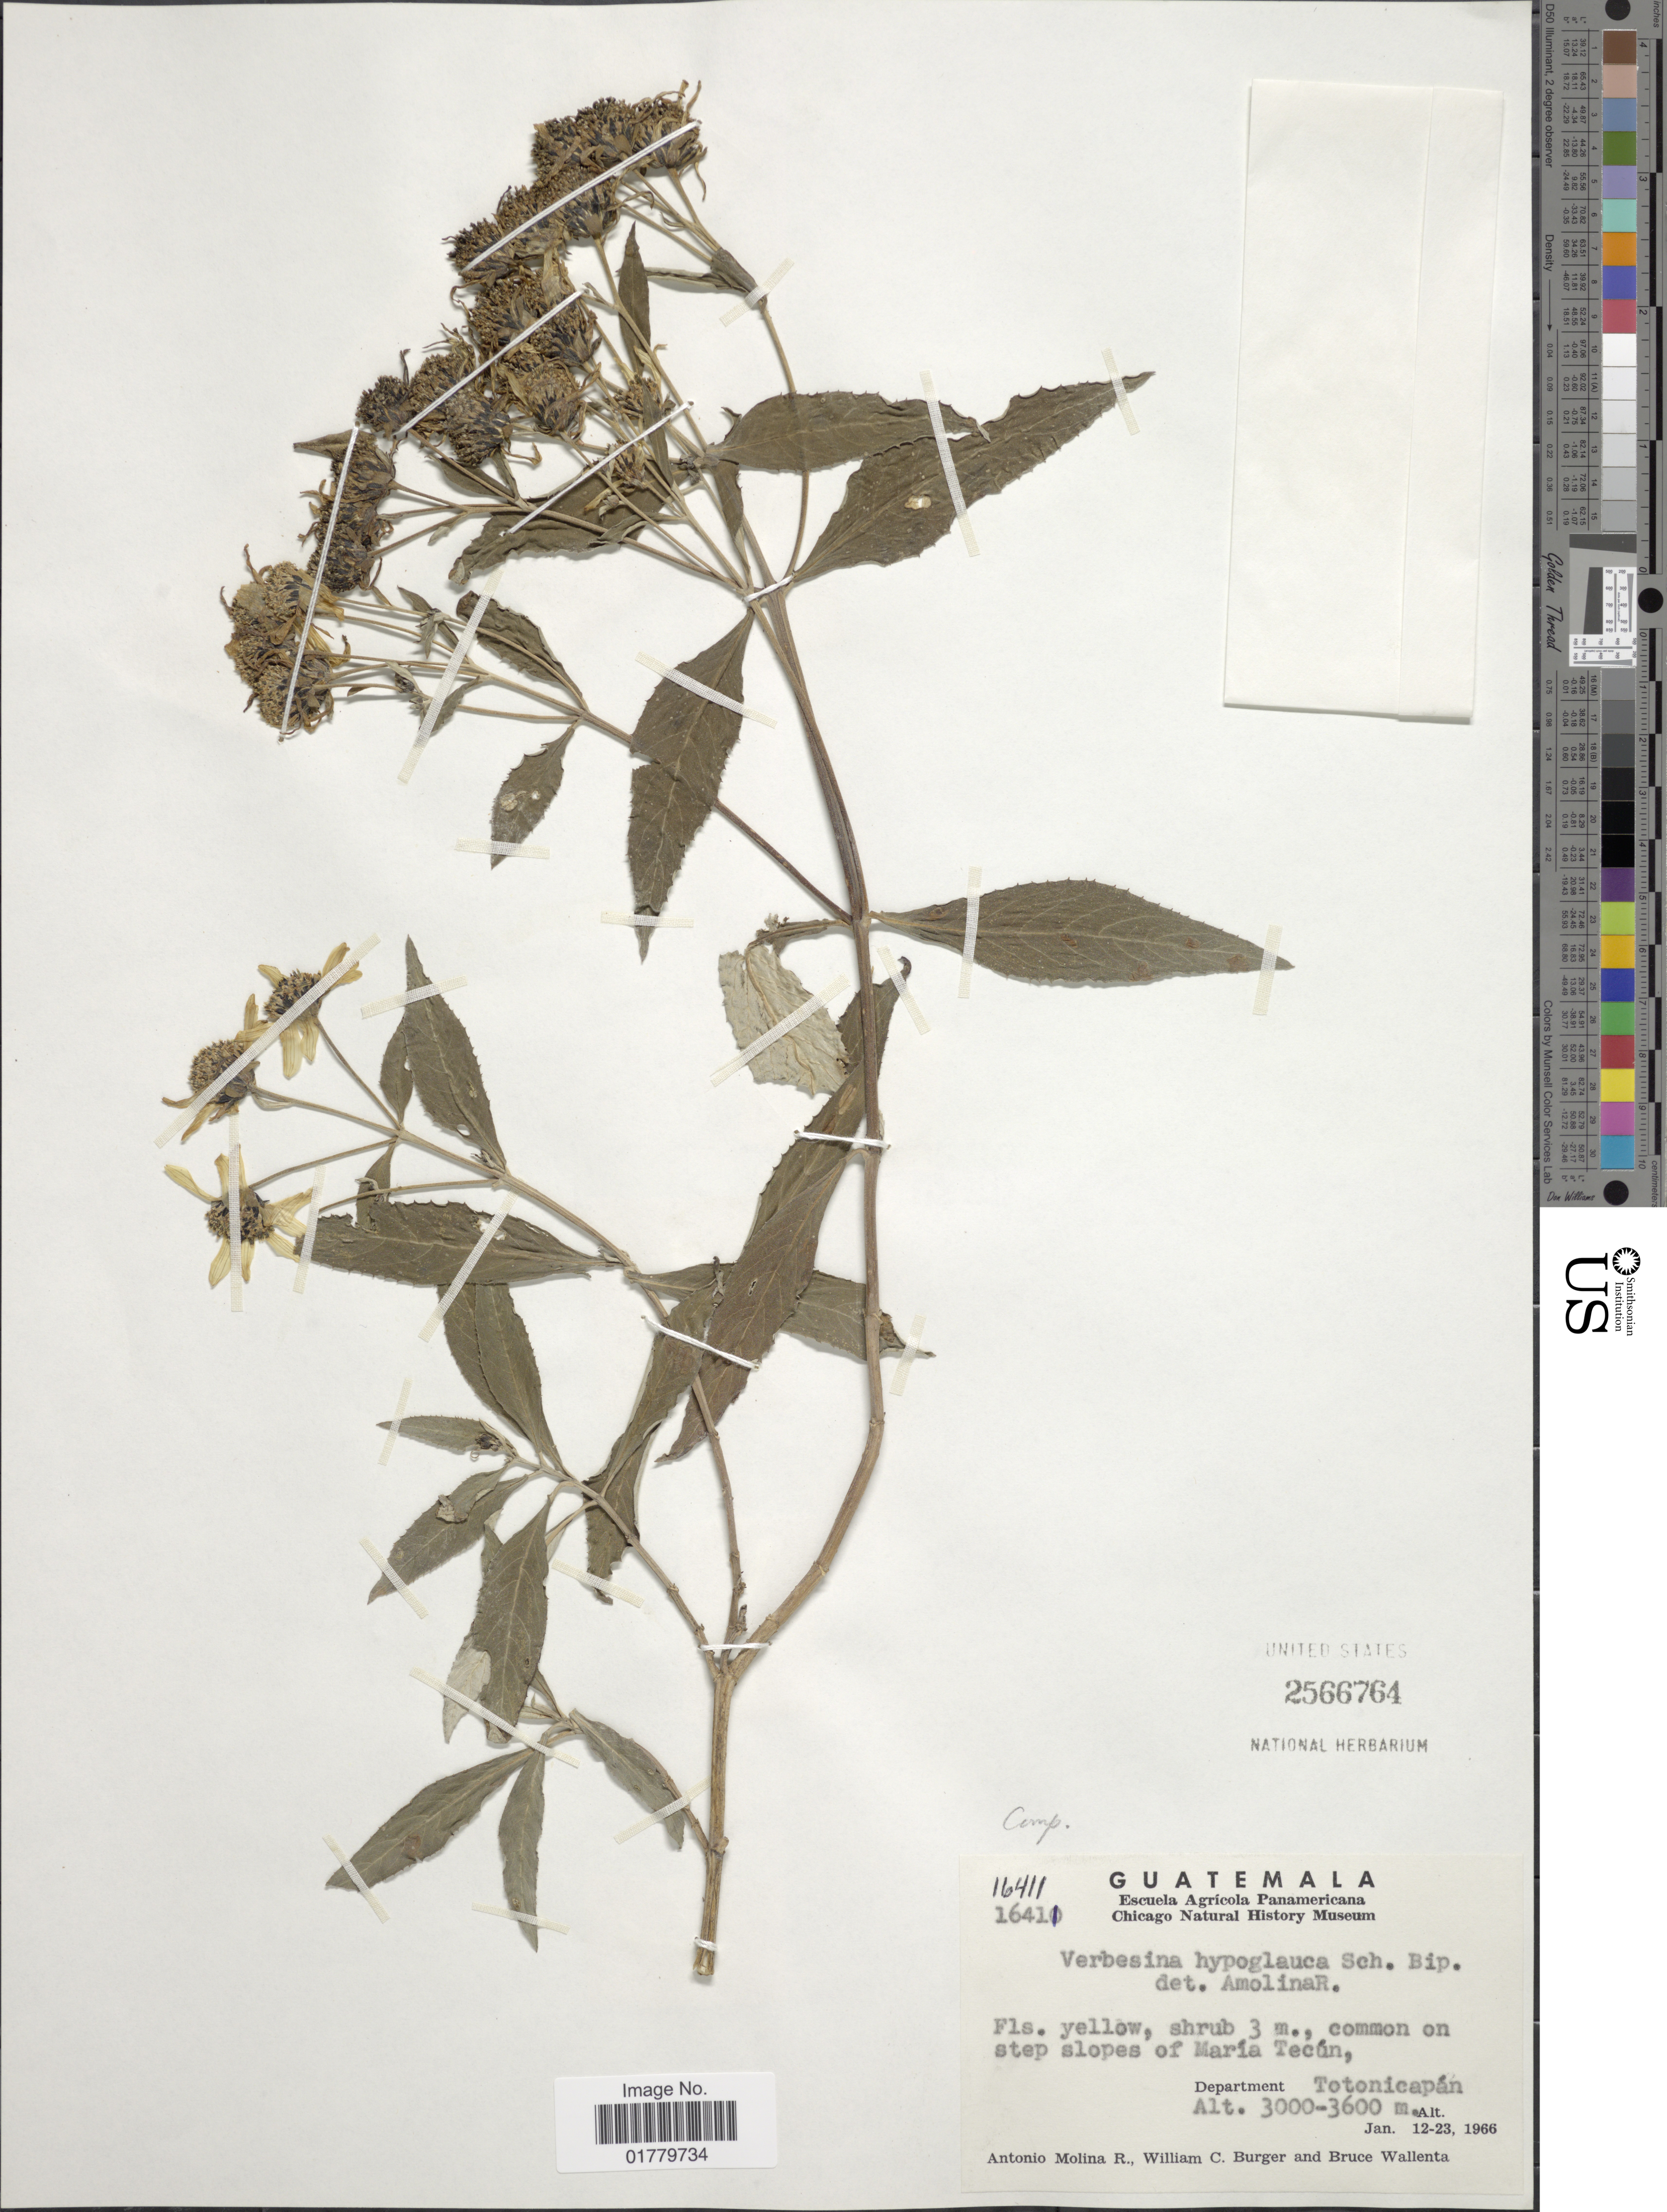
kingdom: Plantae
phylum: Tracheophyta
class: Magnoliopsida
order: Asterales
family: Asteraceae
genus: Verbesina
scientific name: Verbesina hypoglauca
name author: Sch. Bip. ex Klatt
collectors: A. Molina R., W. Burger & B. Wallenta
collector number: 16411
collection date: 1966-01-12/1966-01-23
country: Guatemala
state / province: Totonicapan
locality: Common on step slopes of María Tecún, Department Totonicapán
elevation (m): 3000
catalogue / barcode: US 2566764